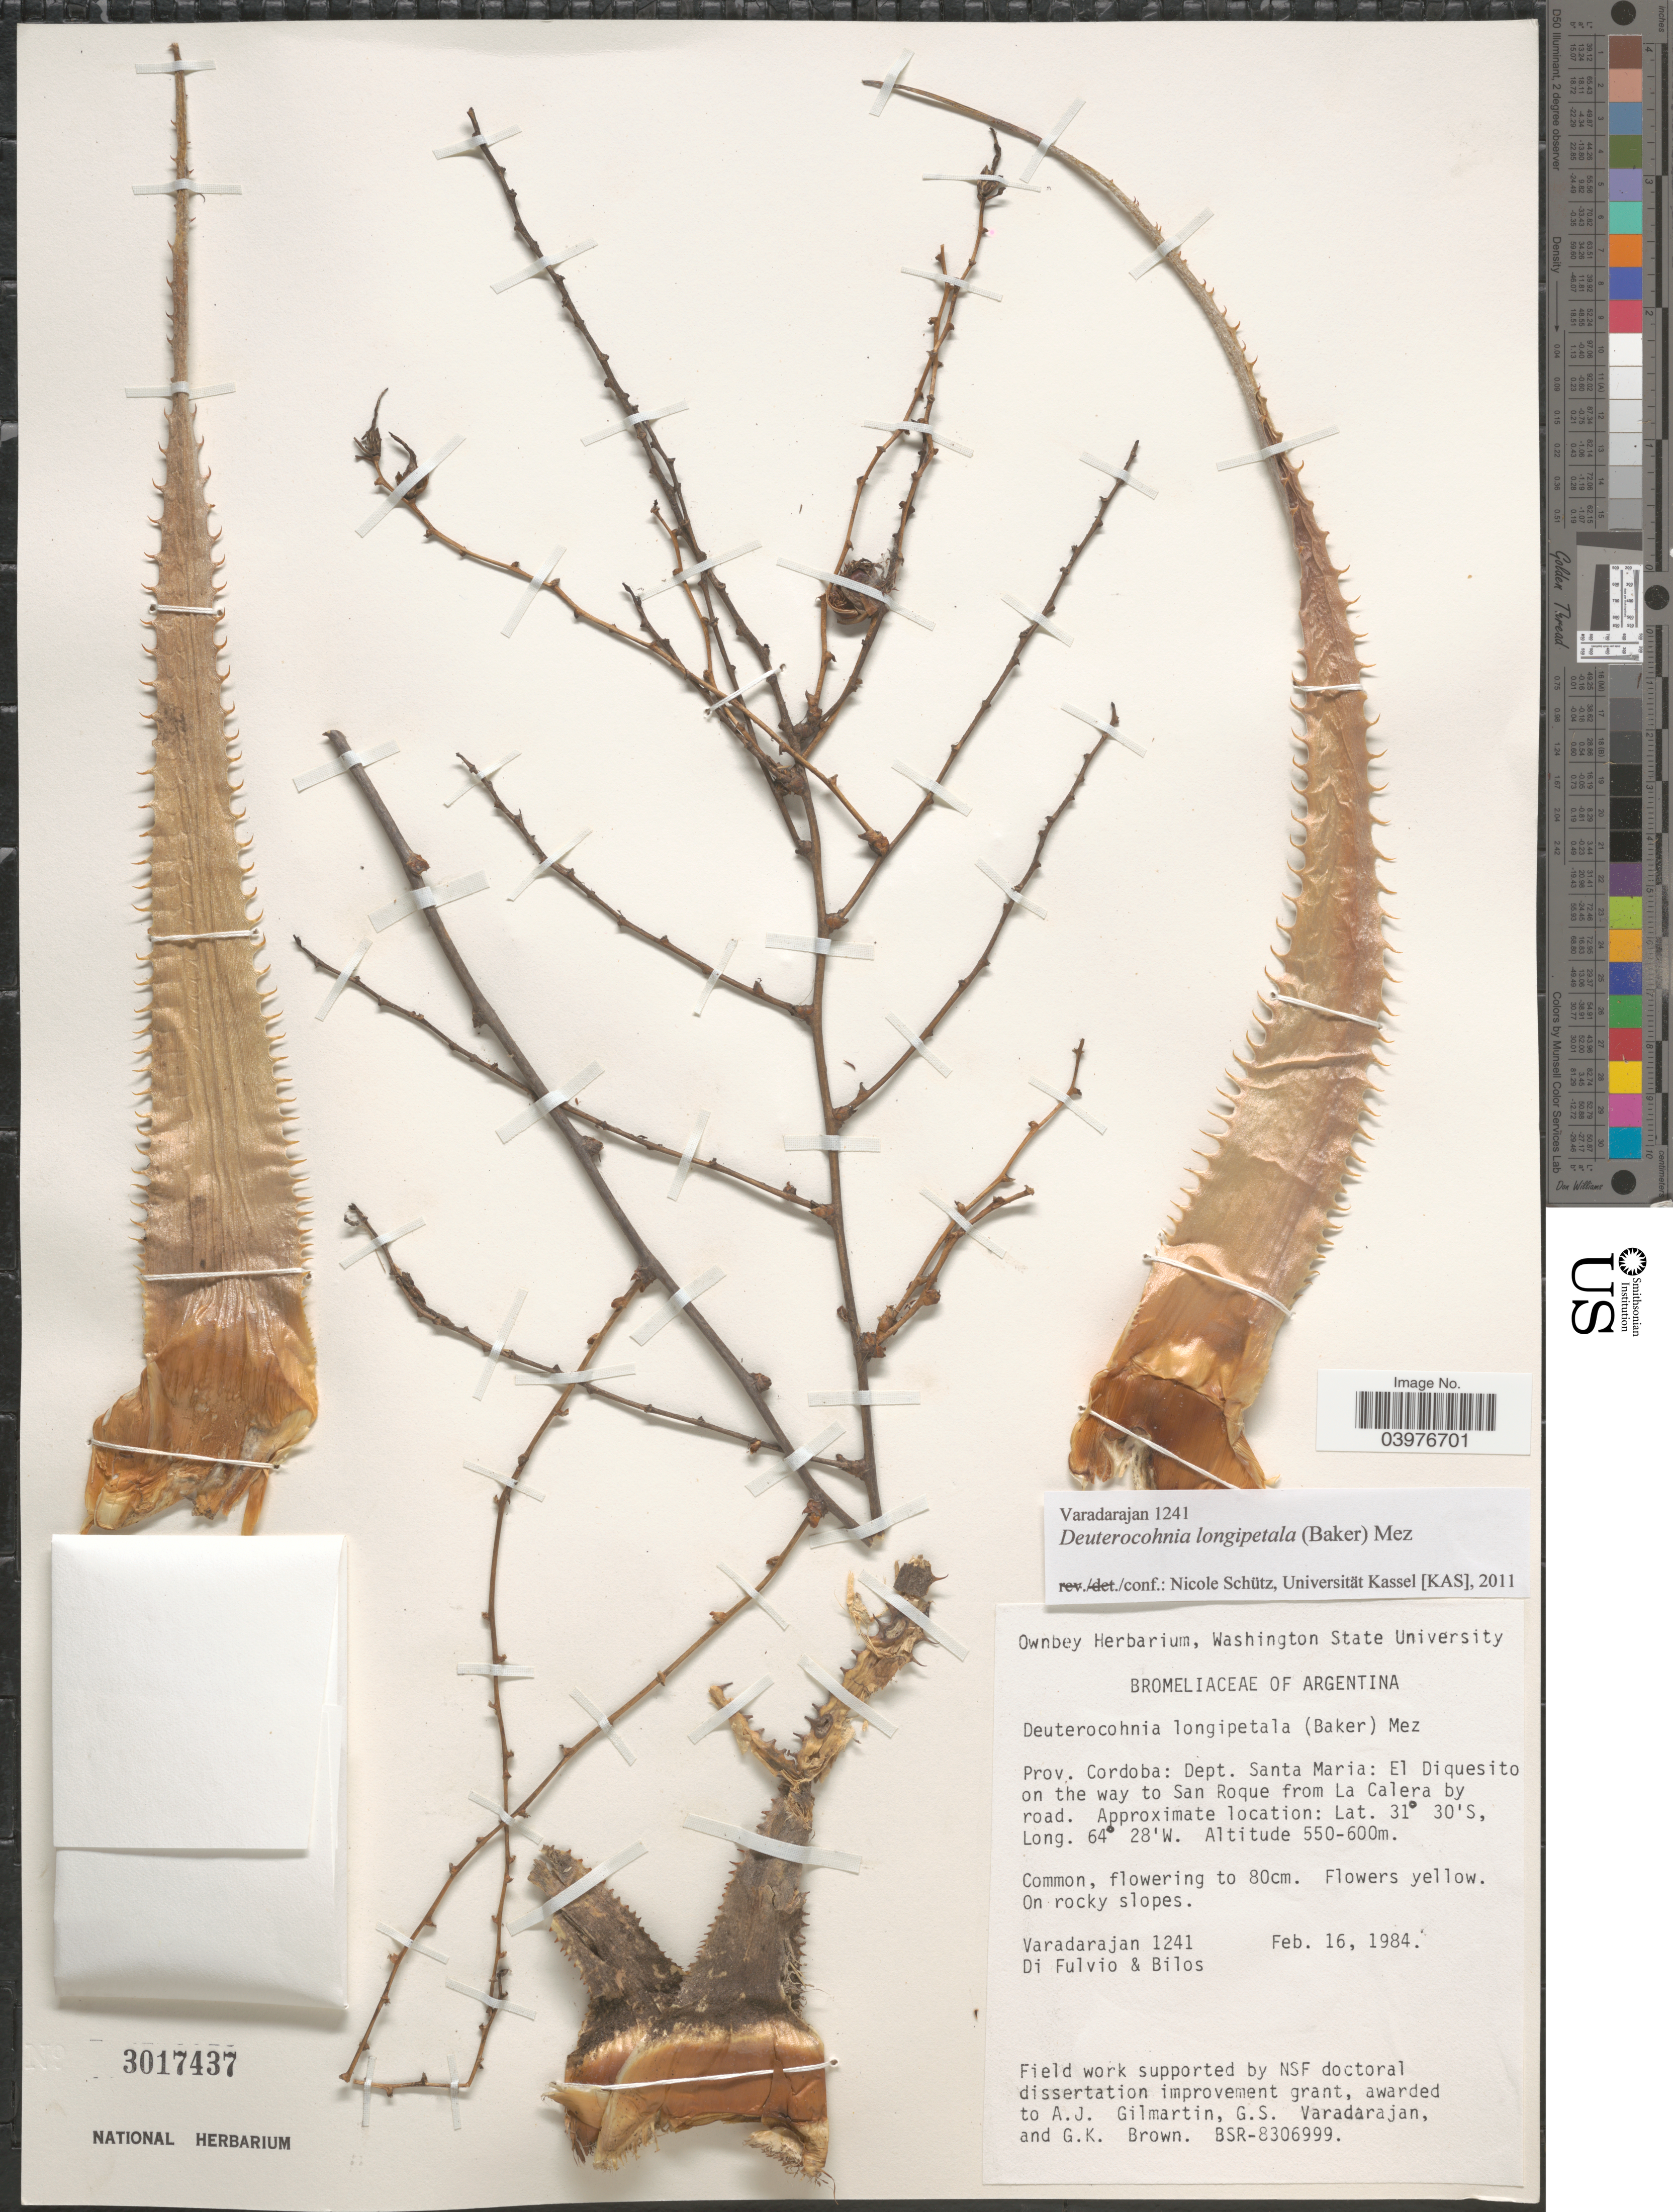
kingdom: Plantae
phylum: Tracheophyta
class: Liliopsida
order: Poales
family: Bromeliaceae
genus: Deuterocohnia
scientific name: Deuterocohnia longipetala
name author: (Baker) Mez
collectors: G. S. Varadarajan, -. Di Fulvio & -. Bilos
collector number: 1241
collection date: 1984-02-16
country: Argentina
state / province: Cordoba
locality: Dept. Santa Maria: El Diquesito on the way to San Roque from La Calera by road.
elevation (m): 550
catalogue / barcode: US 3017437